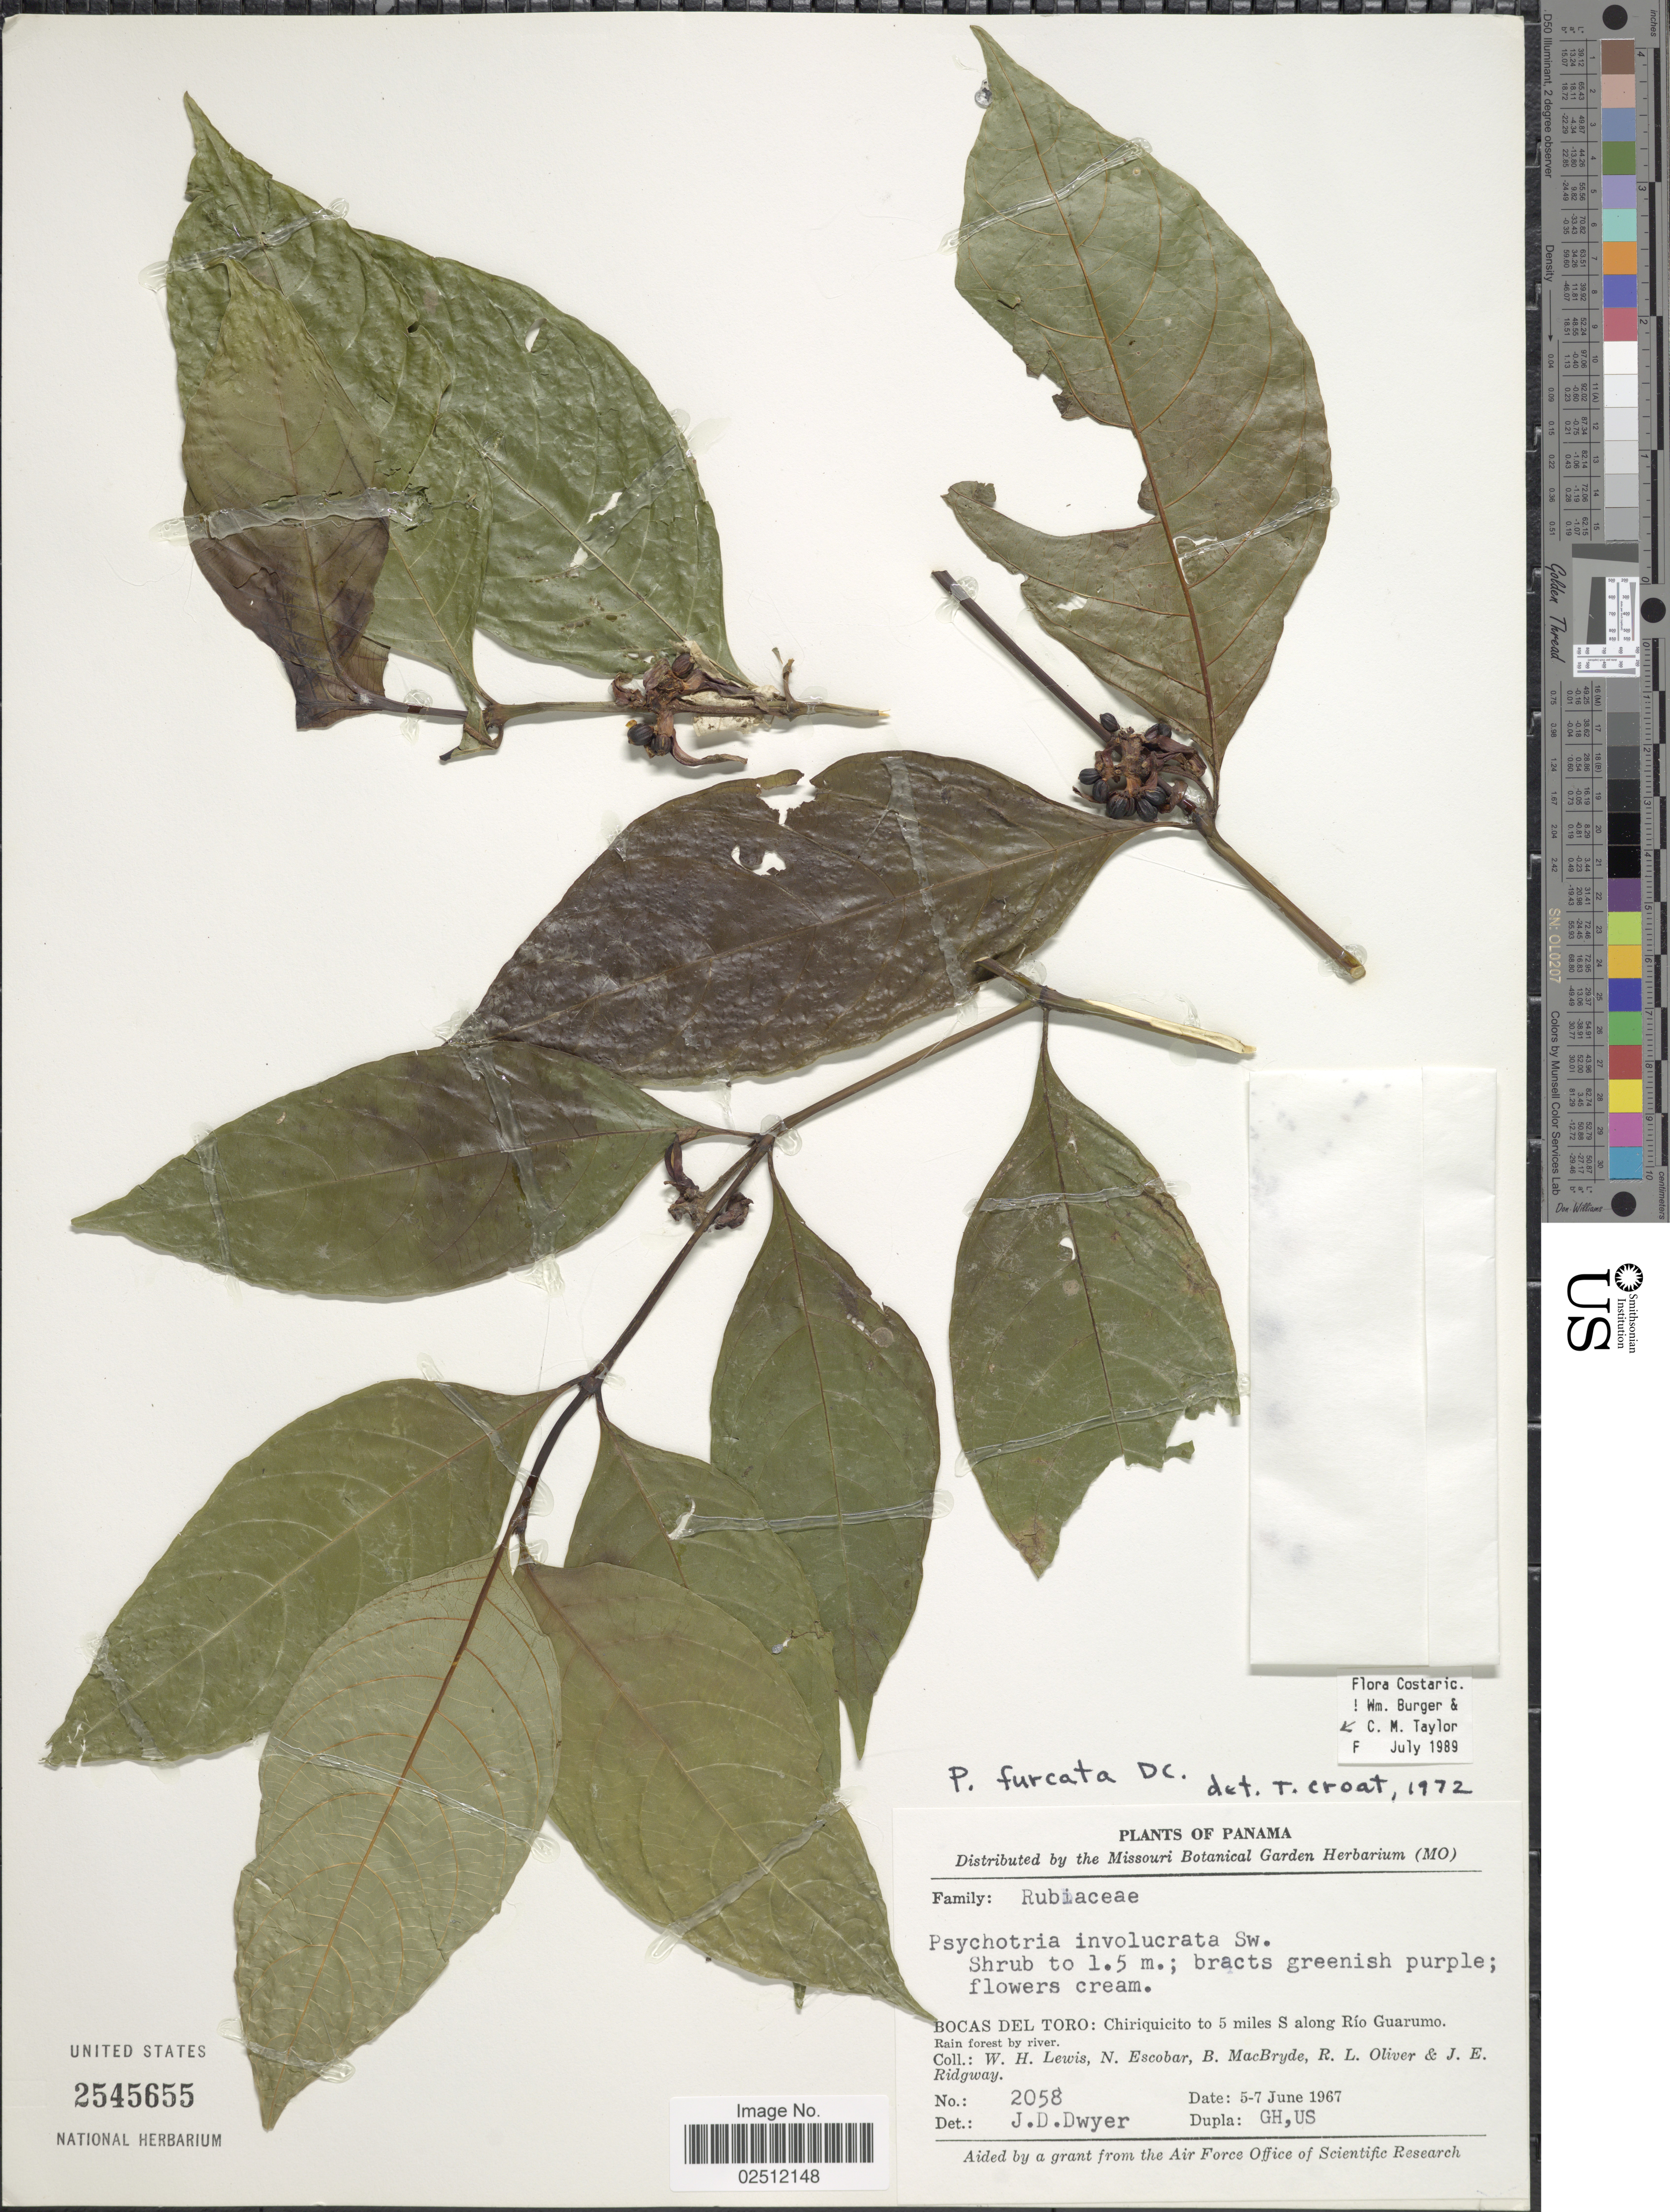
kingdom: Plantae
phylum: Tracheophyta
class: Magnoliopsida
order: Gentianales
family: Rubiaceae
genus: Psychotria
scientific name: Psychotria furcata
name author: DC.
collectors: W. H. Lewis, N. Escobar, B. MacBryde, R. Oliver & J. Ridgway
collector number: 2058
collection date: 1967-06-05/1967-06-07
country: Panama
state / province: Bocas del Toro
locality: Chiriquicito to 5 miles S along Río Guarumo. Rain forest by river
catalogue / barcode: US 2545655